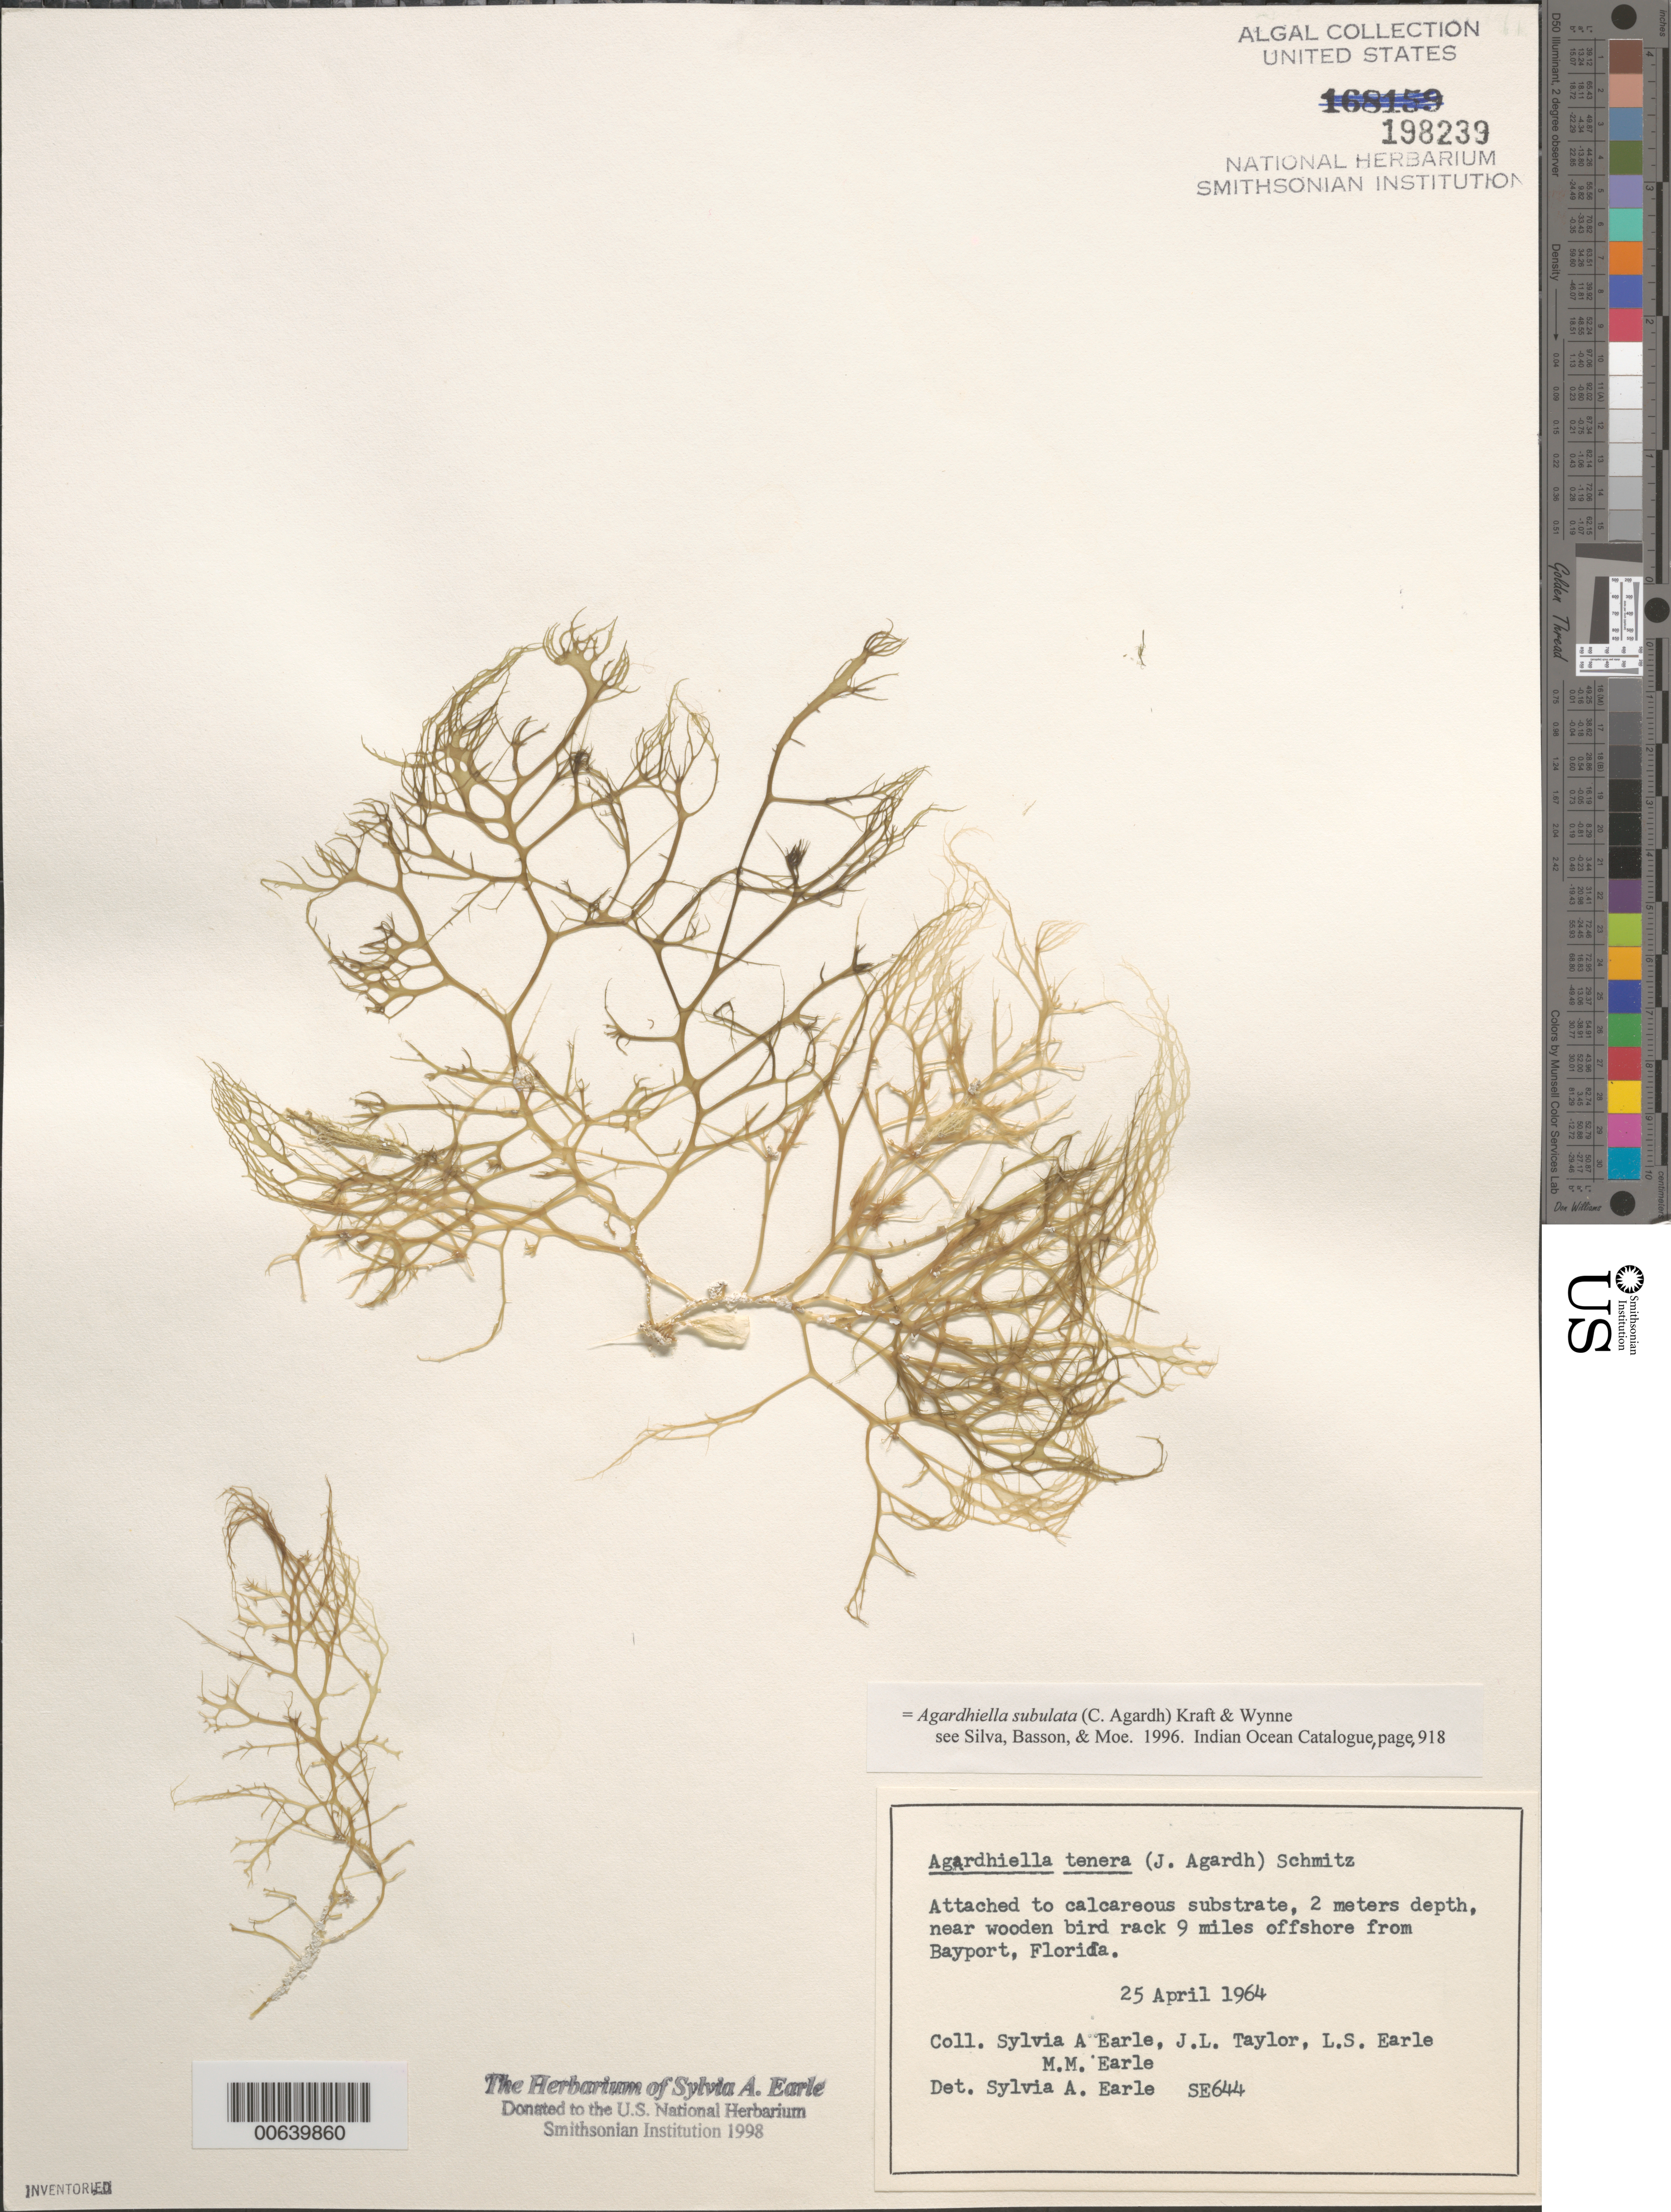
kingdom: Plantae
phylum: Rhodophyta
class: Florideophyceae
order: Gigartinales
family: Solieriaceae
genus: Agardhiella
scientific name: Agardhiella subulata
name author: (C. Agardh) G.T.Kraft & M.J. Wynne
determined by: Earle, S. A.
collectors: S. A. Earle, J. L. Taylor, L. Earle & M. Earle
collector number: SE 644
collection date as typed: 25 Apr 1964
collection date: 1964-04-25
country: United States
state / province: Florida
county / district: Hernando County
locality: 9 miles off Bayport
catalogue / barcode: US 198239